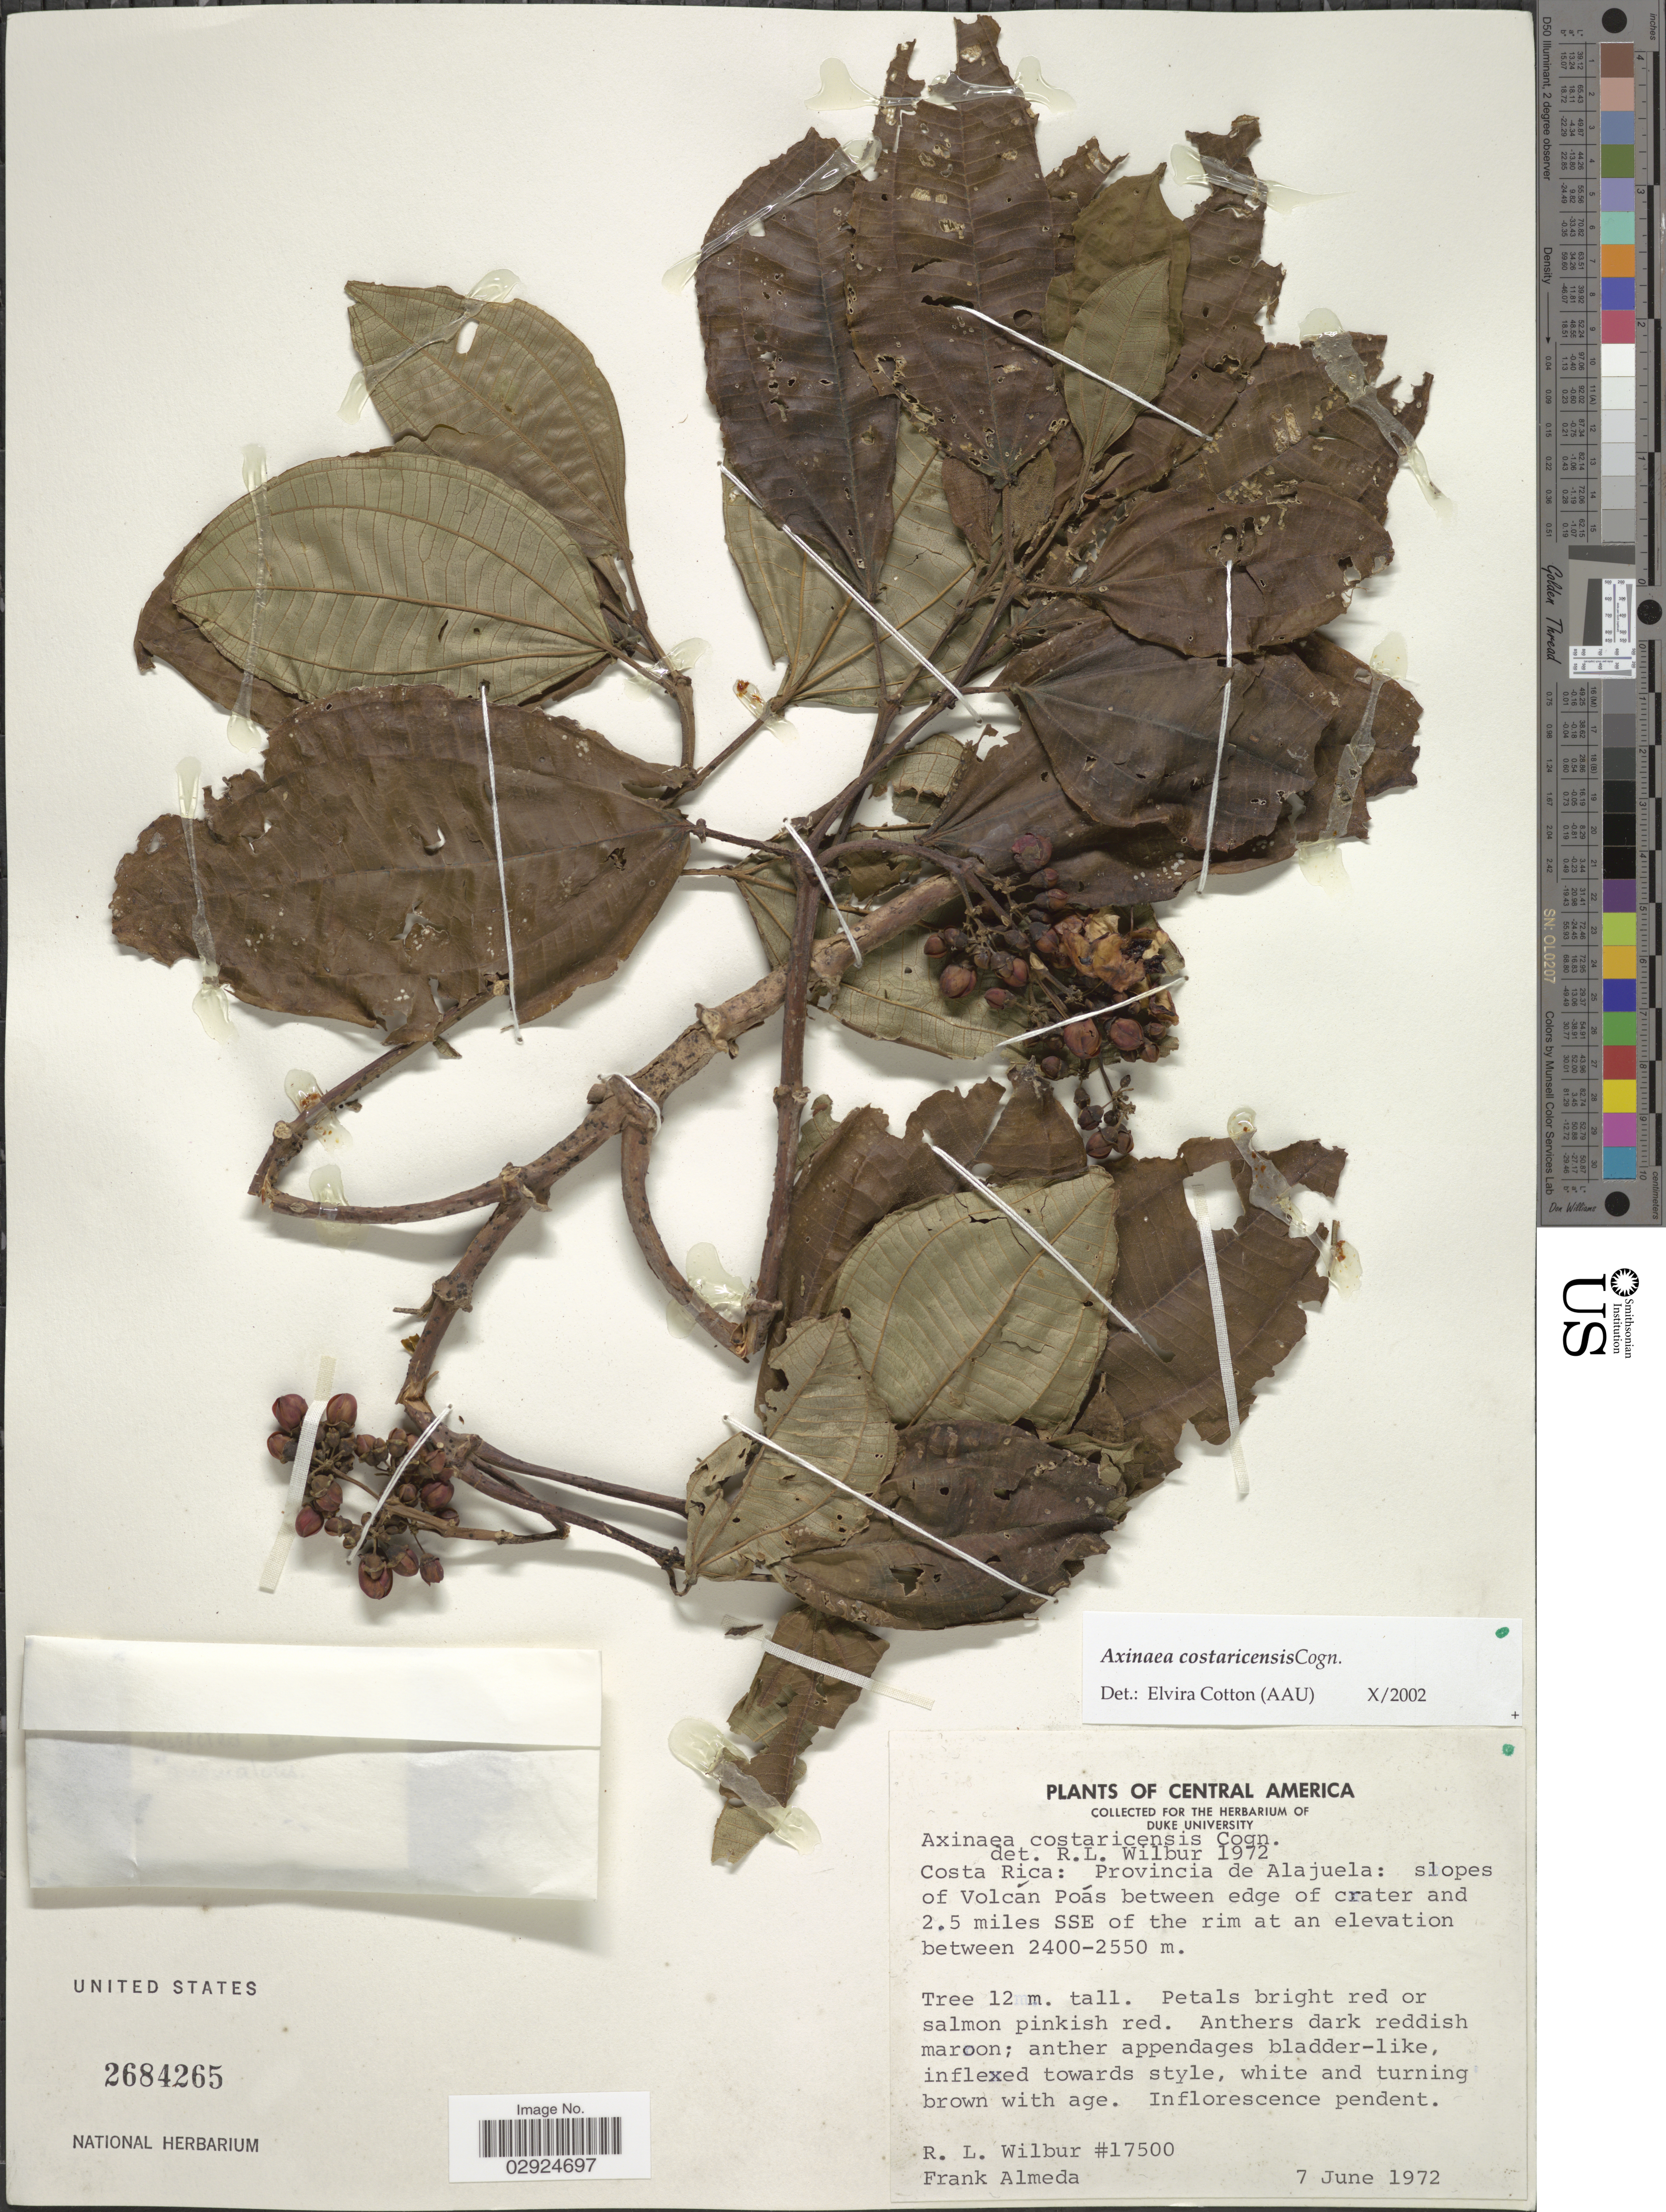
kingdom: Plantae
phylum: Tracheophyta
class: Magnoliopsida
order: Myrtales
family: Melastomataceae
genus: Axinaea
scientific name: Axinaea costaricensis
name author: Cogn. in A. DC.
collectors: R. L. Wilbur & F. Almeda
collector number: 17500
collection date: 1972-06-07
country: Costa Rica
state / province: Alajuela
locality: Provincia de Alajuela: slopes of Volcán Poás between edge of crater and 2.5 miles SSE of the rim.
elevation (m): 2400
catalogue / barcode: US 2684265